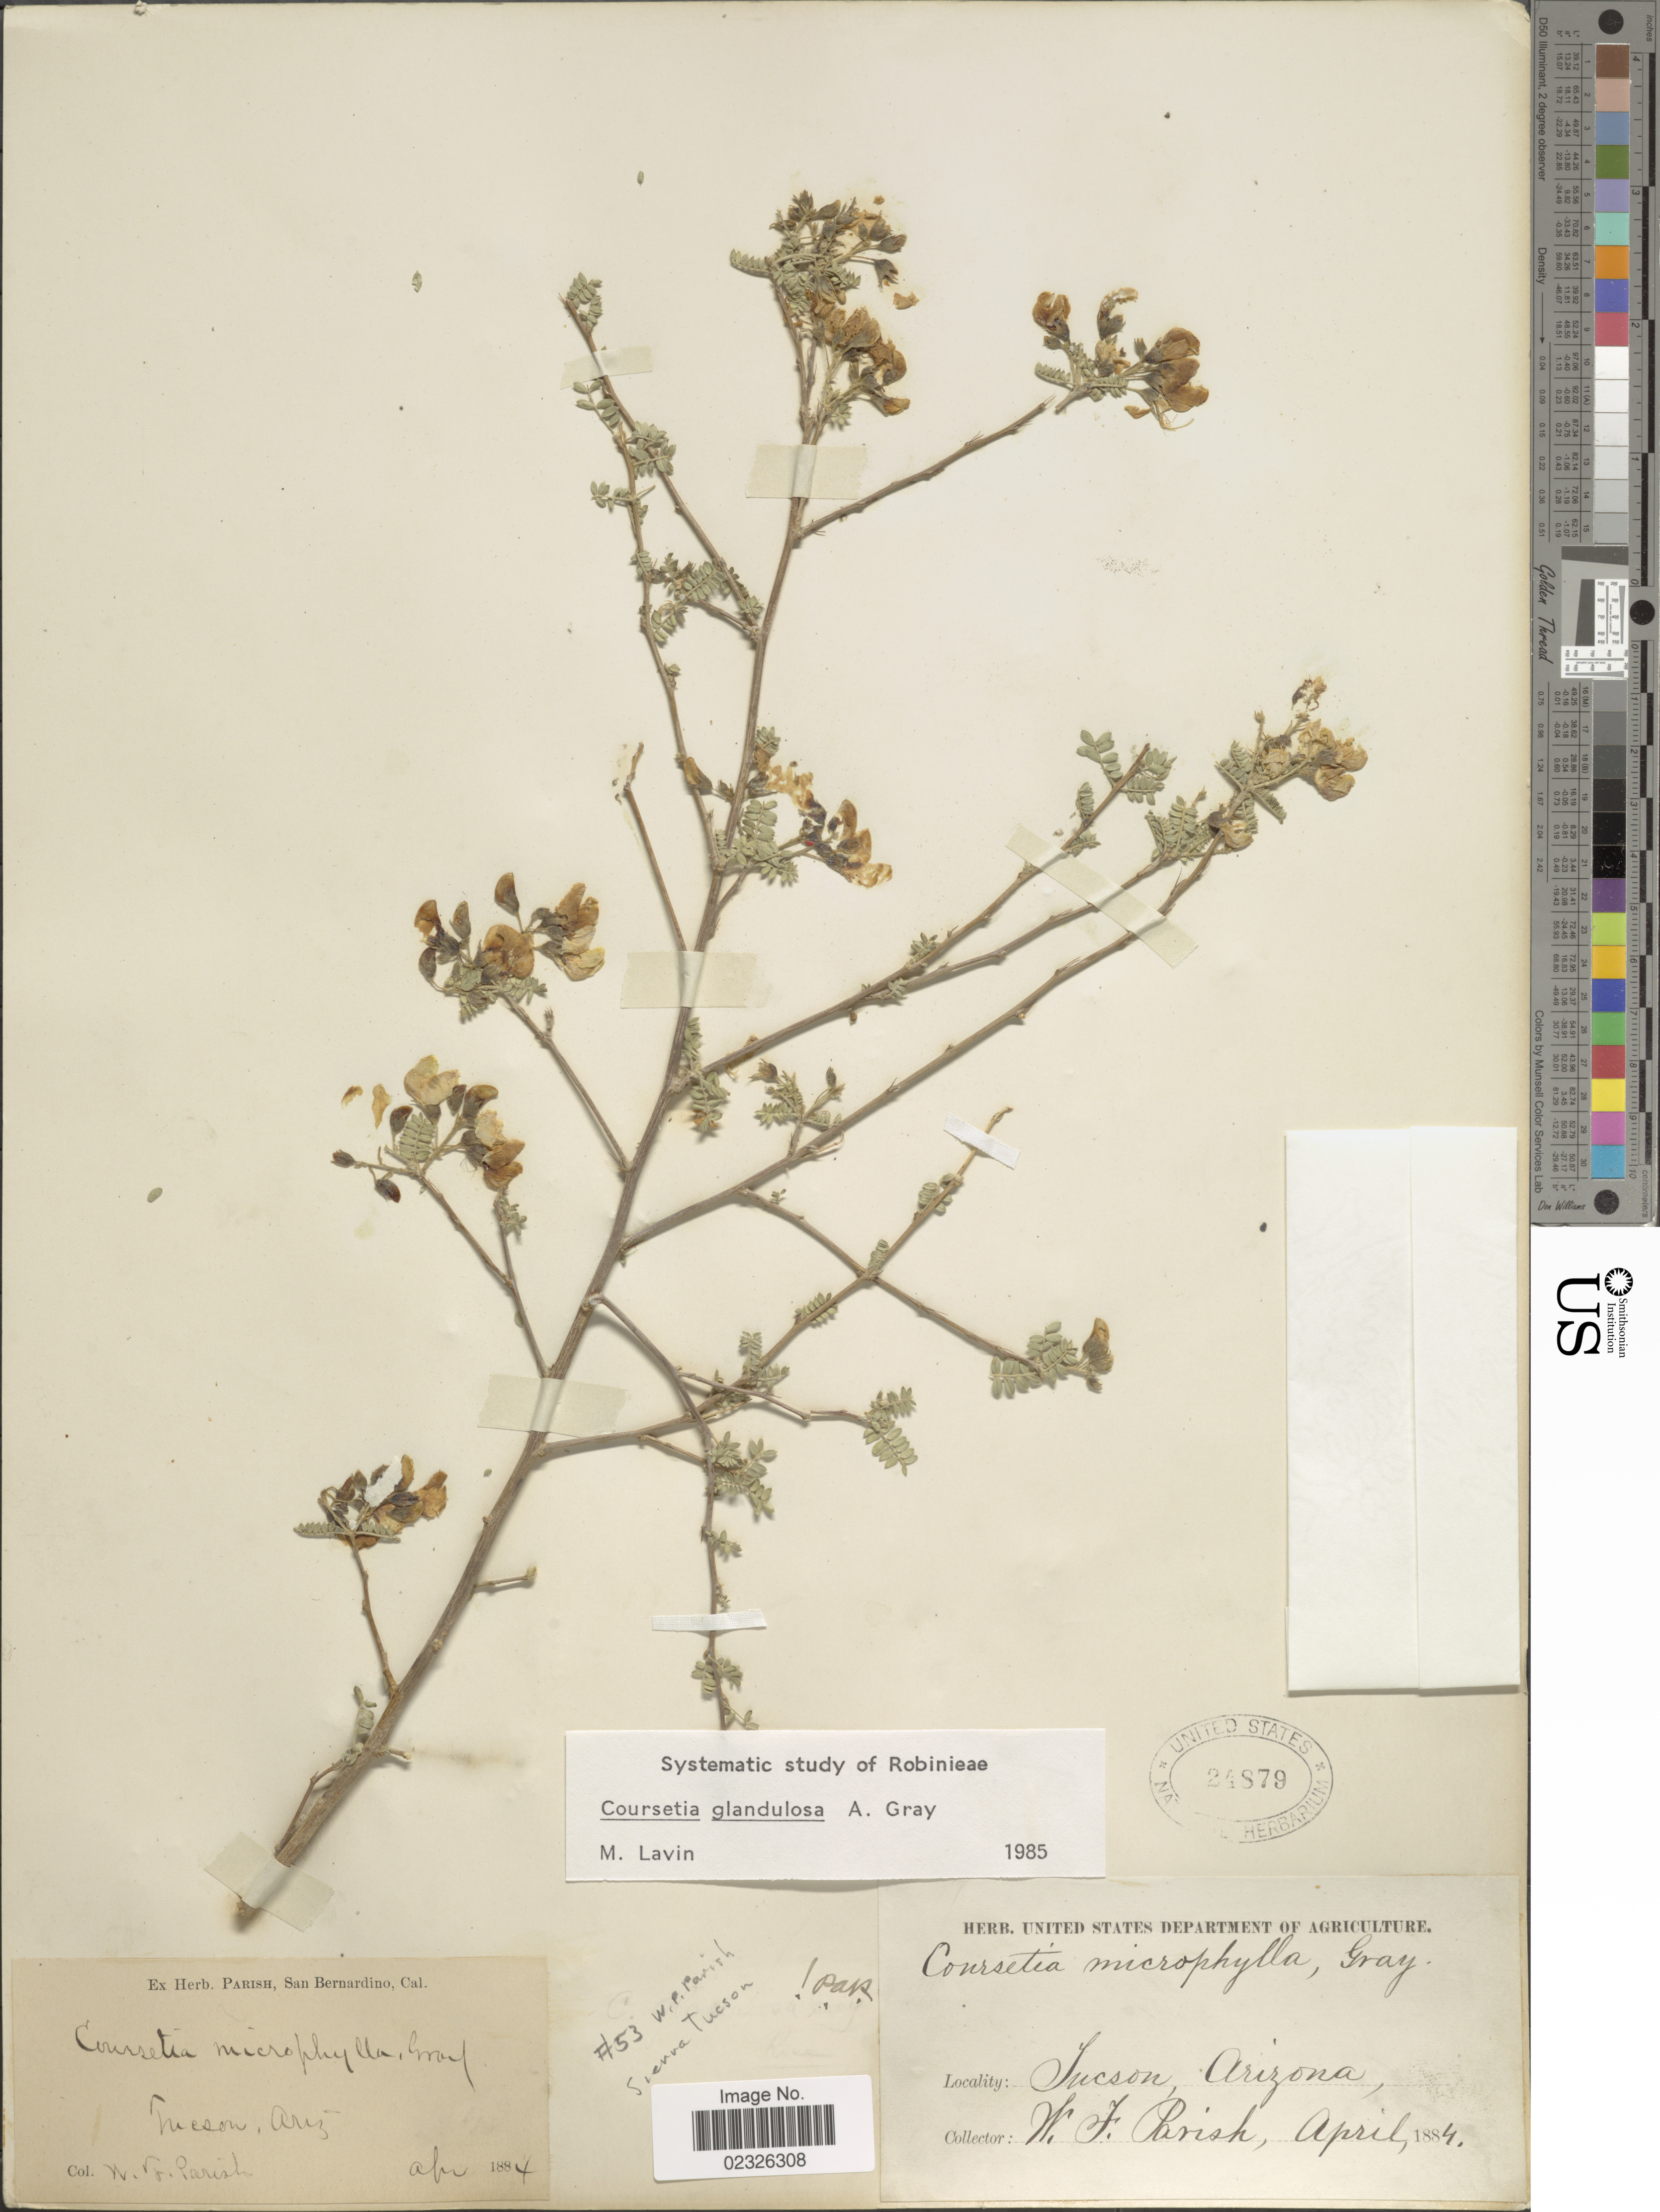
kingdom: Plantae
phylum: Tracheophyta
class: Magnoliopsida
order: Fabales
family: Fabaceae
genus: Coursetia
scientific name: Coursetia glandulosa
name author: A. Gray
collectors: W. F. Parish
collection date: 1884-04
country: United States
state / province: Arizona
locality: Tucson, Ariz.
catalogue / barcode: US 24879